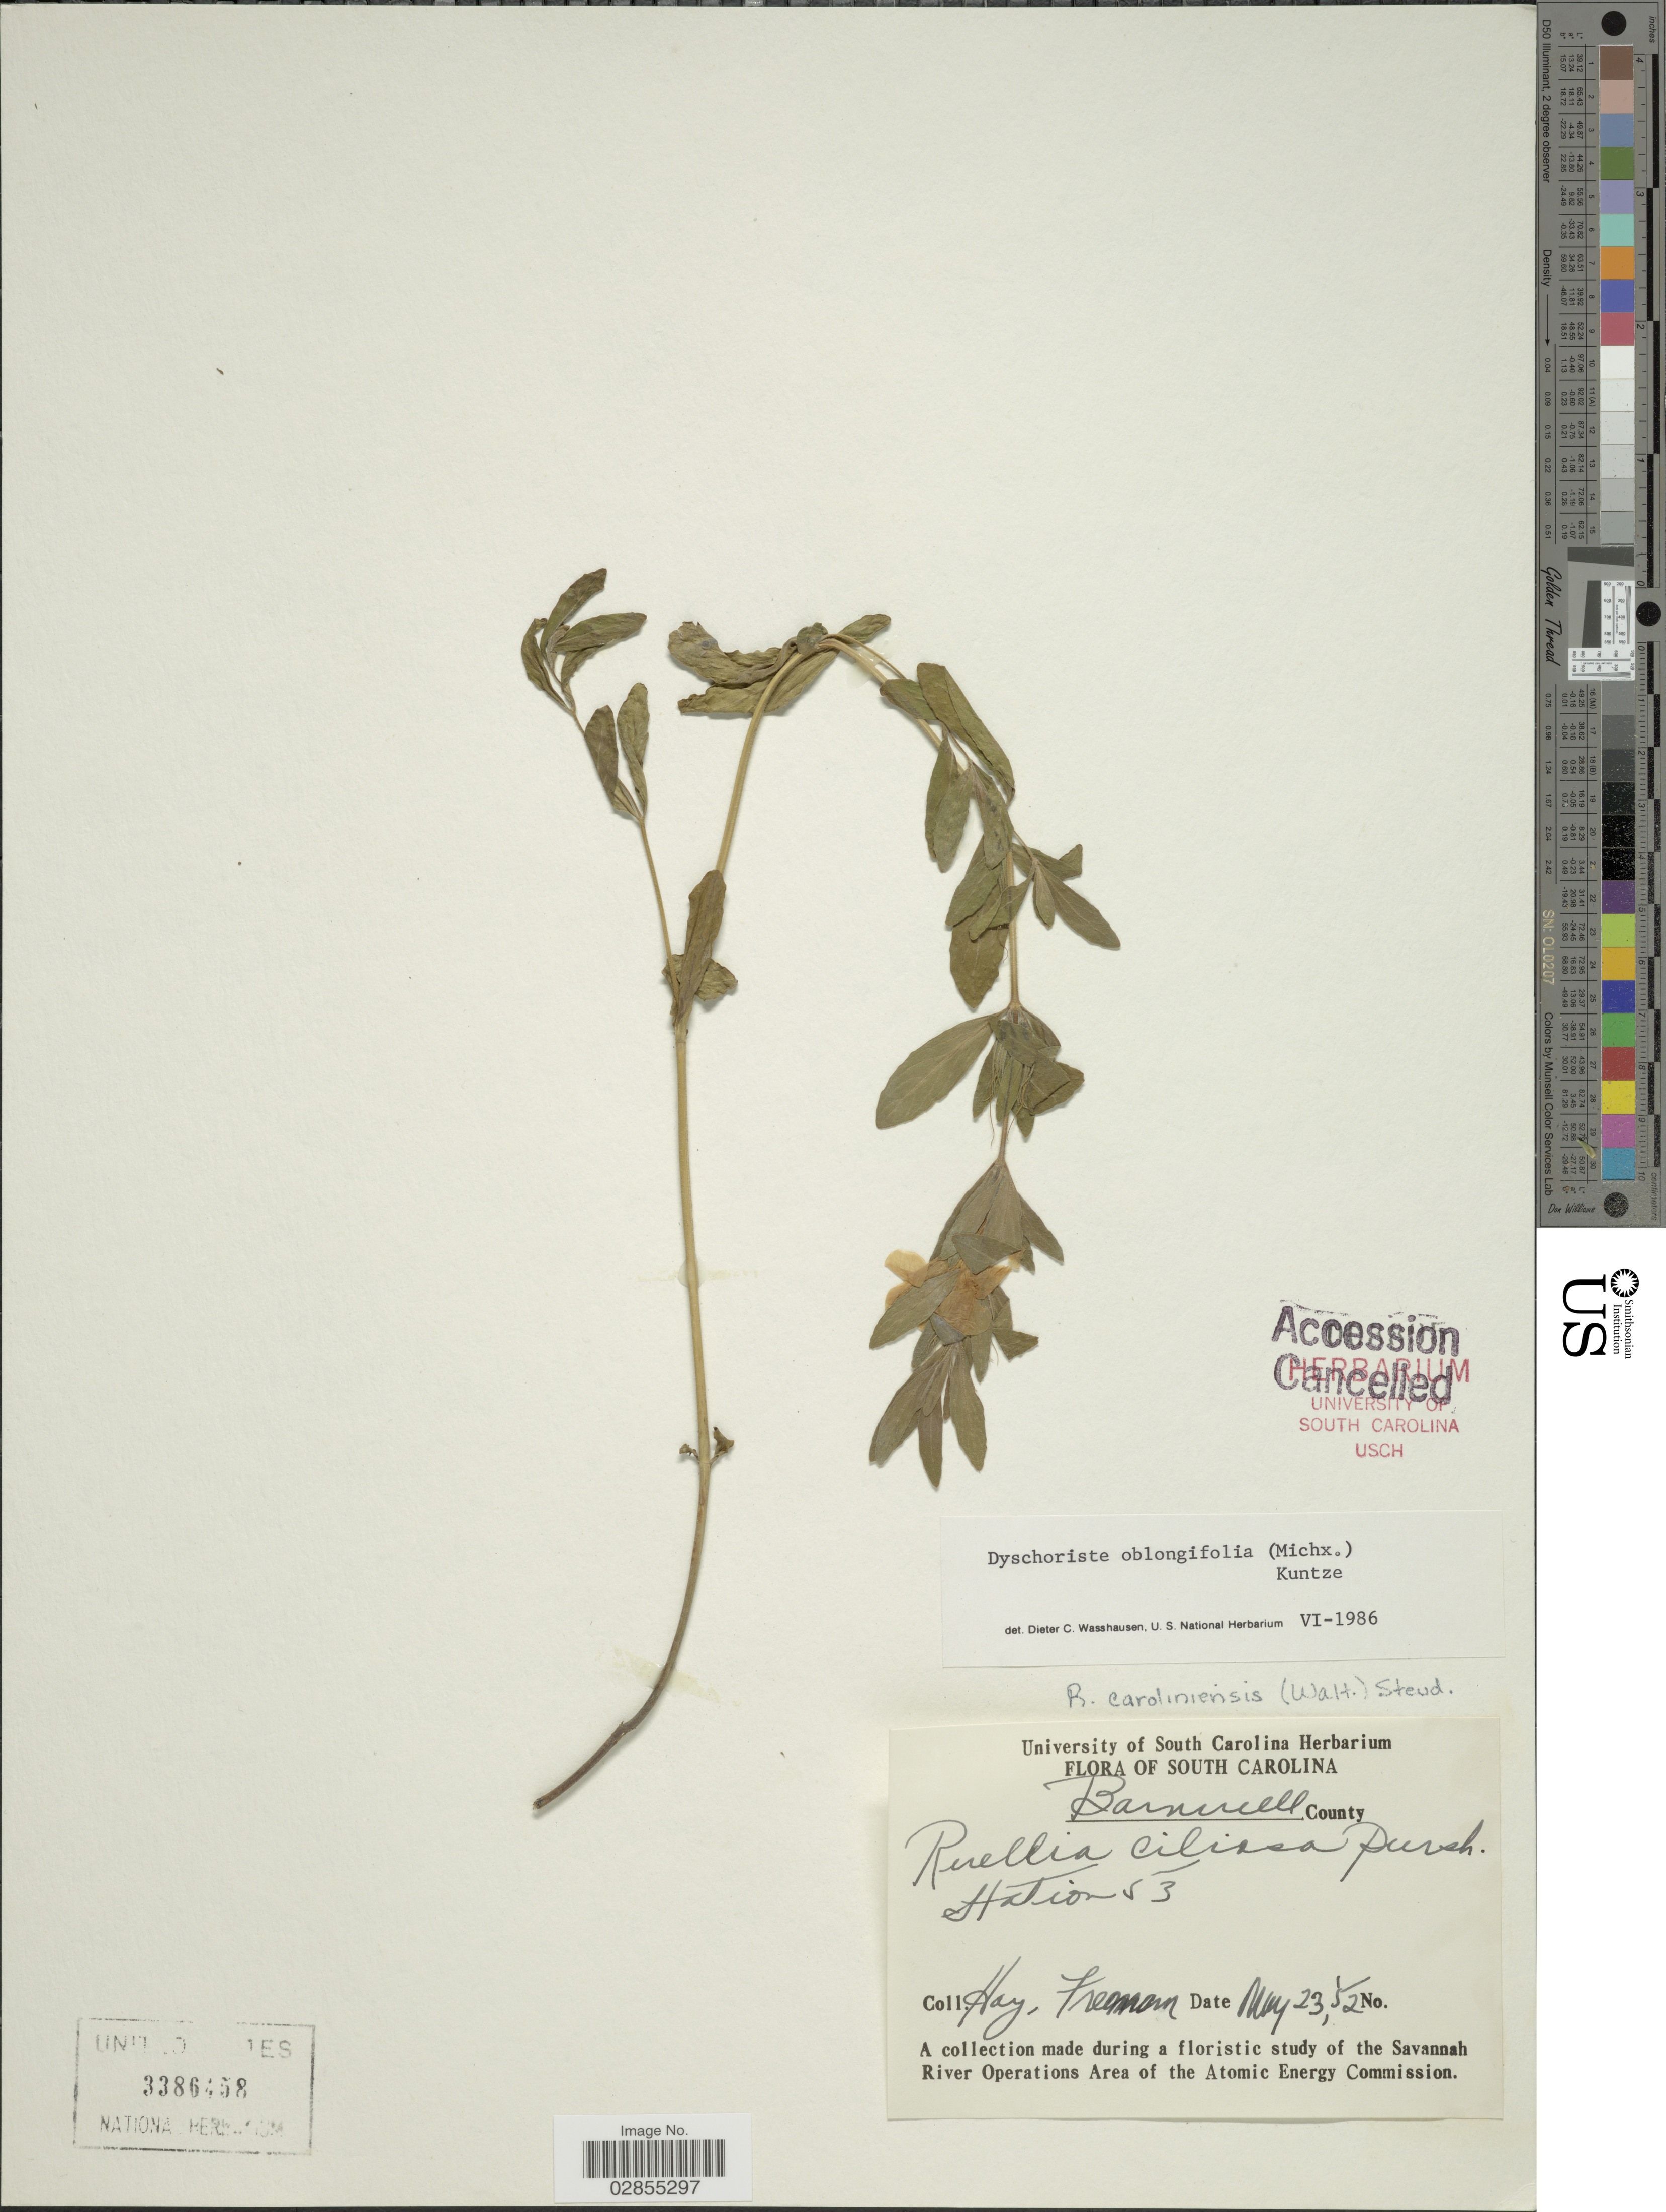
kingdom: Plantae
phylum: Tracheophyta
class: Magnoliopsida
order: Lamiales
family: Acanthaceae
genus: Dyschoriste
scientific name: Dyschoriste oblongifolia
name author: (Michx.) Kuntze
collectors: -. Hay & -. Freeman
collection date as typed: Transcribed d/m/y: 23/5/52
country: United States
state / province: South Carolina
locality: Barnwell County. Station 53.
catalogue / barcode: US 3386458